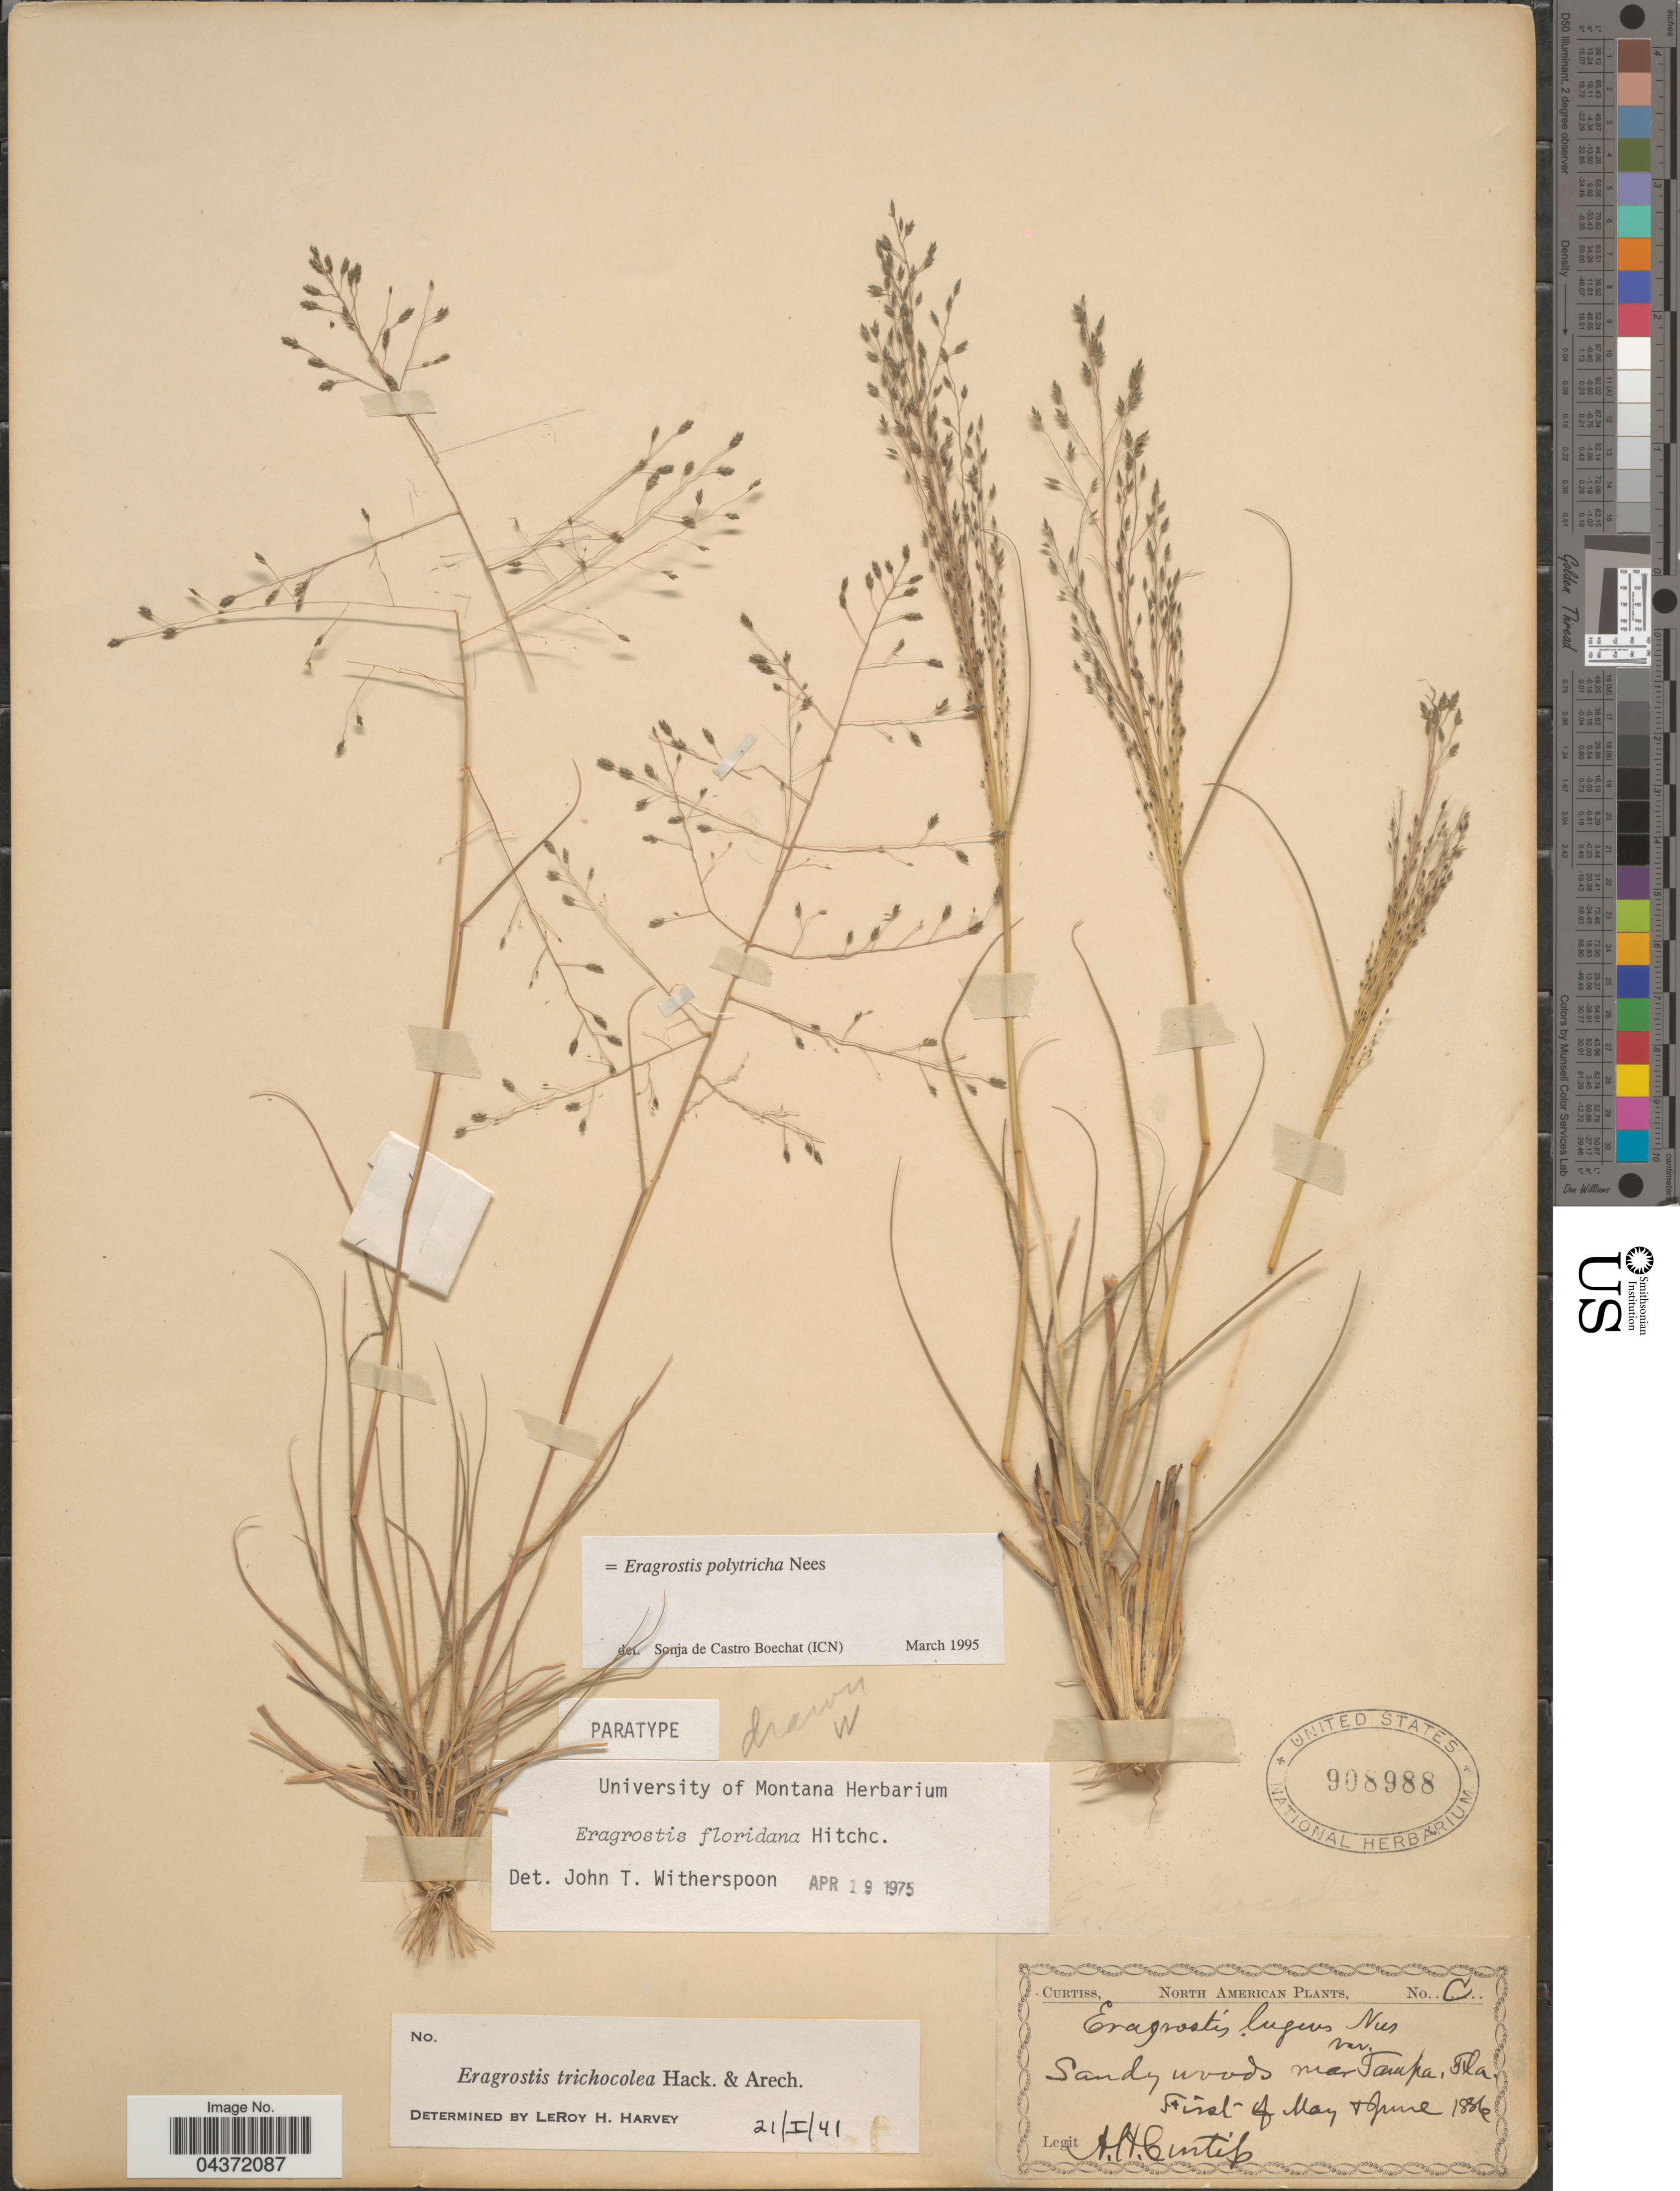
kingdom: Plantae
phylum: Tracheophyta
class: Liliopsida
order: Poales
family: Poaceae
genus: Eragrostis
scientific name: Eragrostis trichocolea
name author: Hack. & Arechav.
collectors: A. H. Curtiss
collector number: C*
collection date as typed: First of May + June 1836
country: United States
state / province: Florida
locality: Sandy woods near Tampa.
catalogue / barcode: US 908988